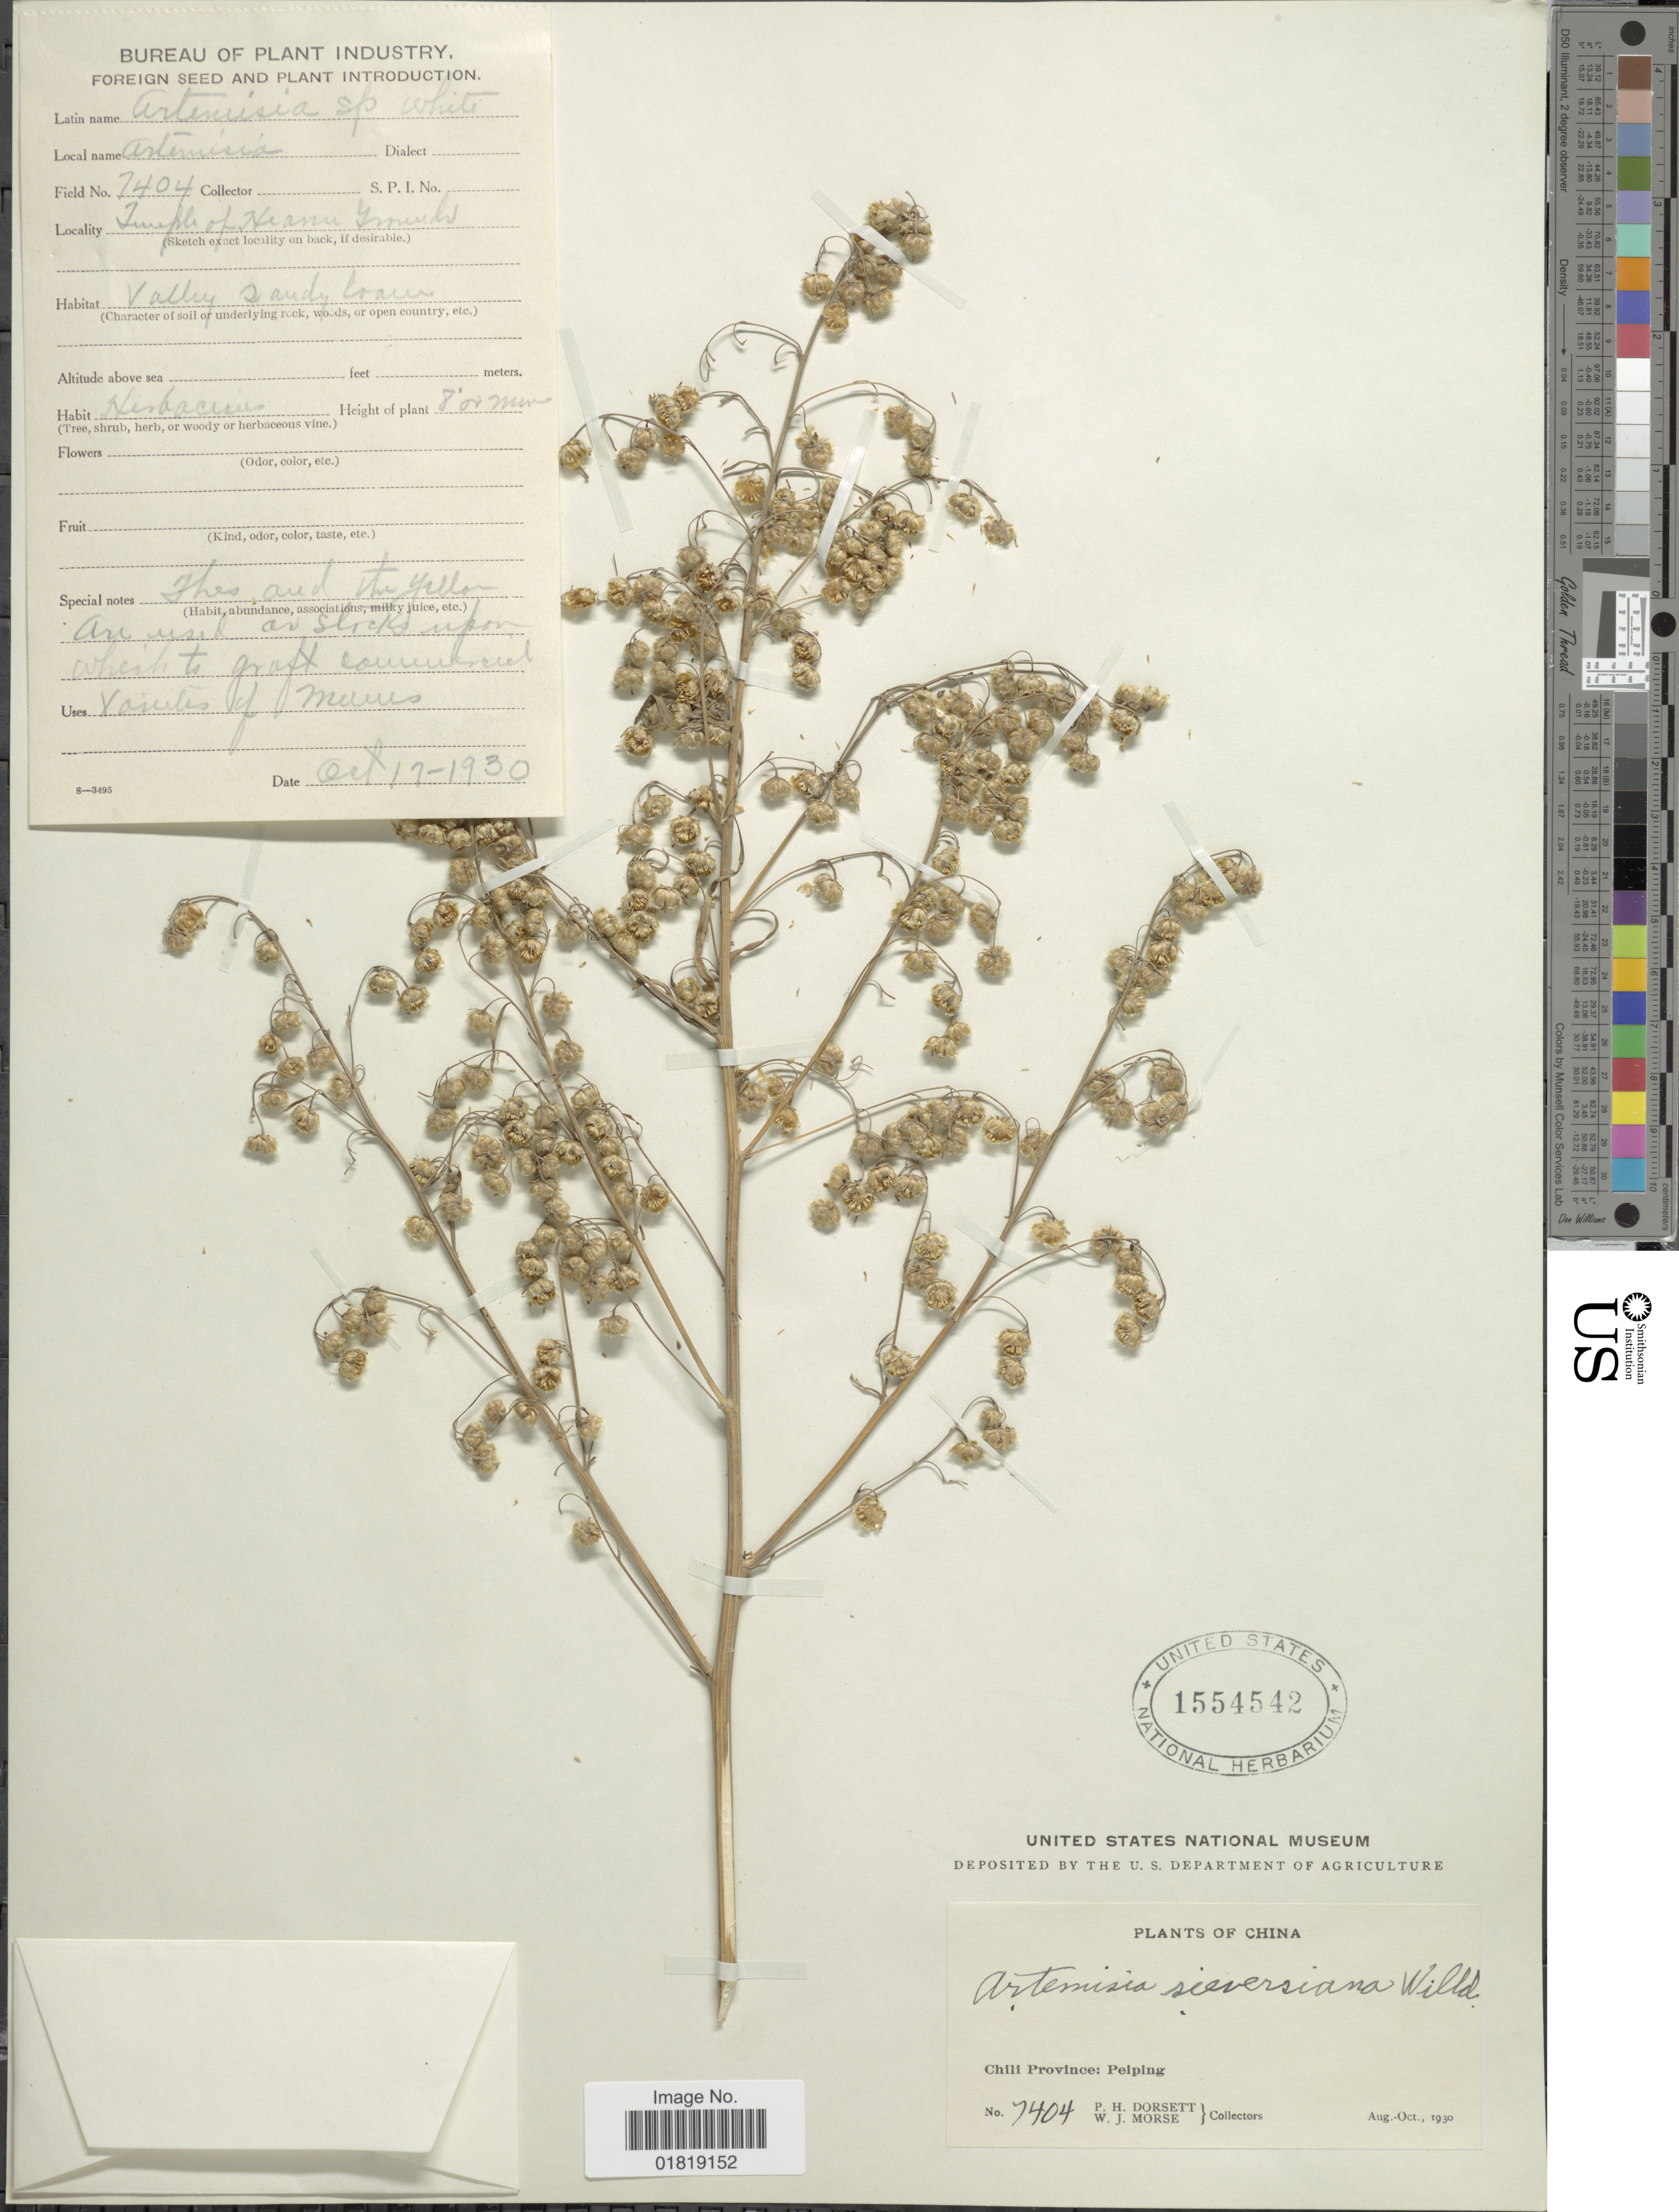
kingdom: Plantae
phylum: Tracheophyta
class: Magnoliopsida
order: Asterales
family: Asteraceae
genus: Artemisia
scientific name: Artemisia sieversiana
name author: Willd.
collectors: P. H. Dorsett & W. J. Morse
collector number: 7404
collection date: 1930-08/1930-10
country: China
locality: Tuuple of Neanu, Ynoudi [interpreted], Chili Province: Peiping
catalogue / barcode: US 1554542